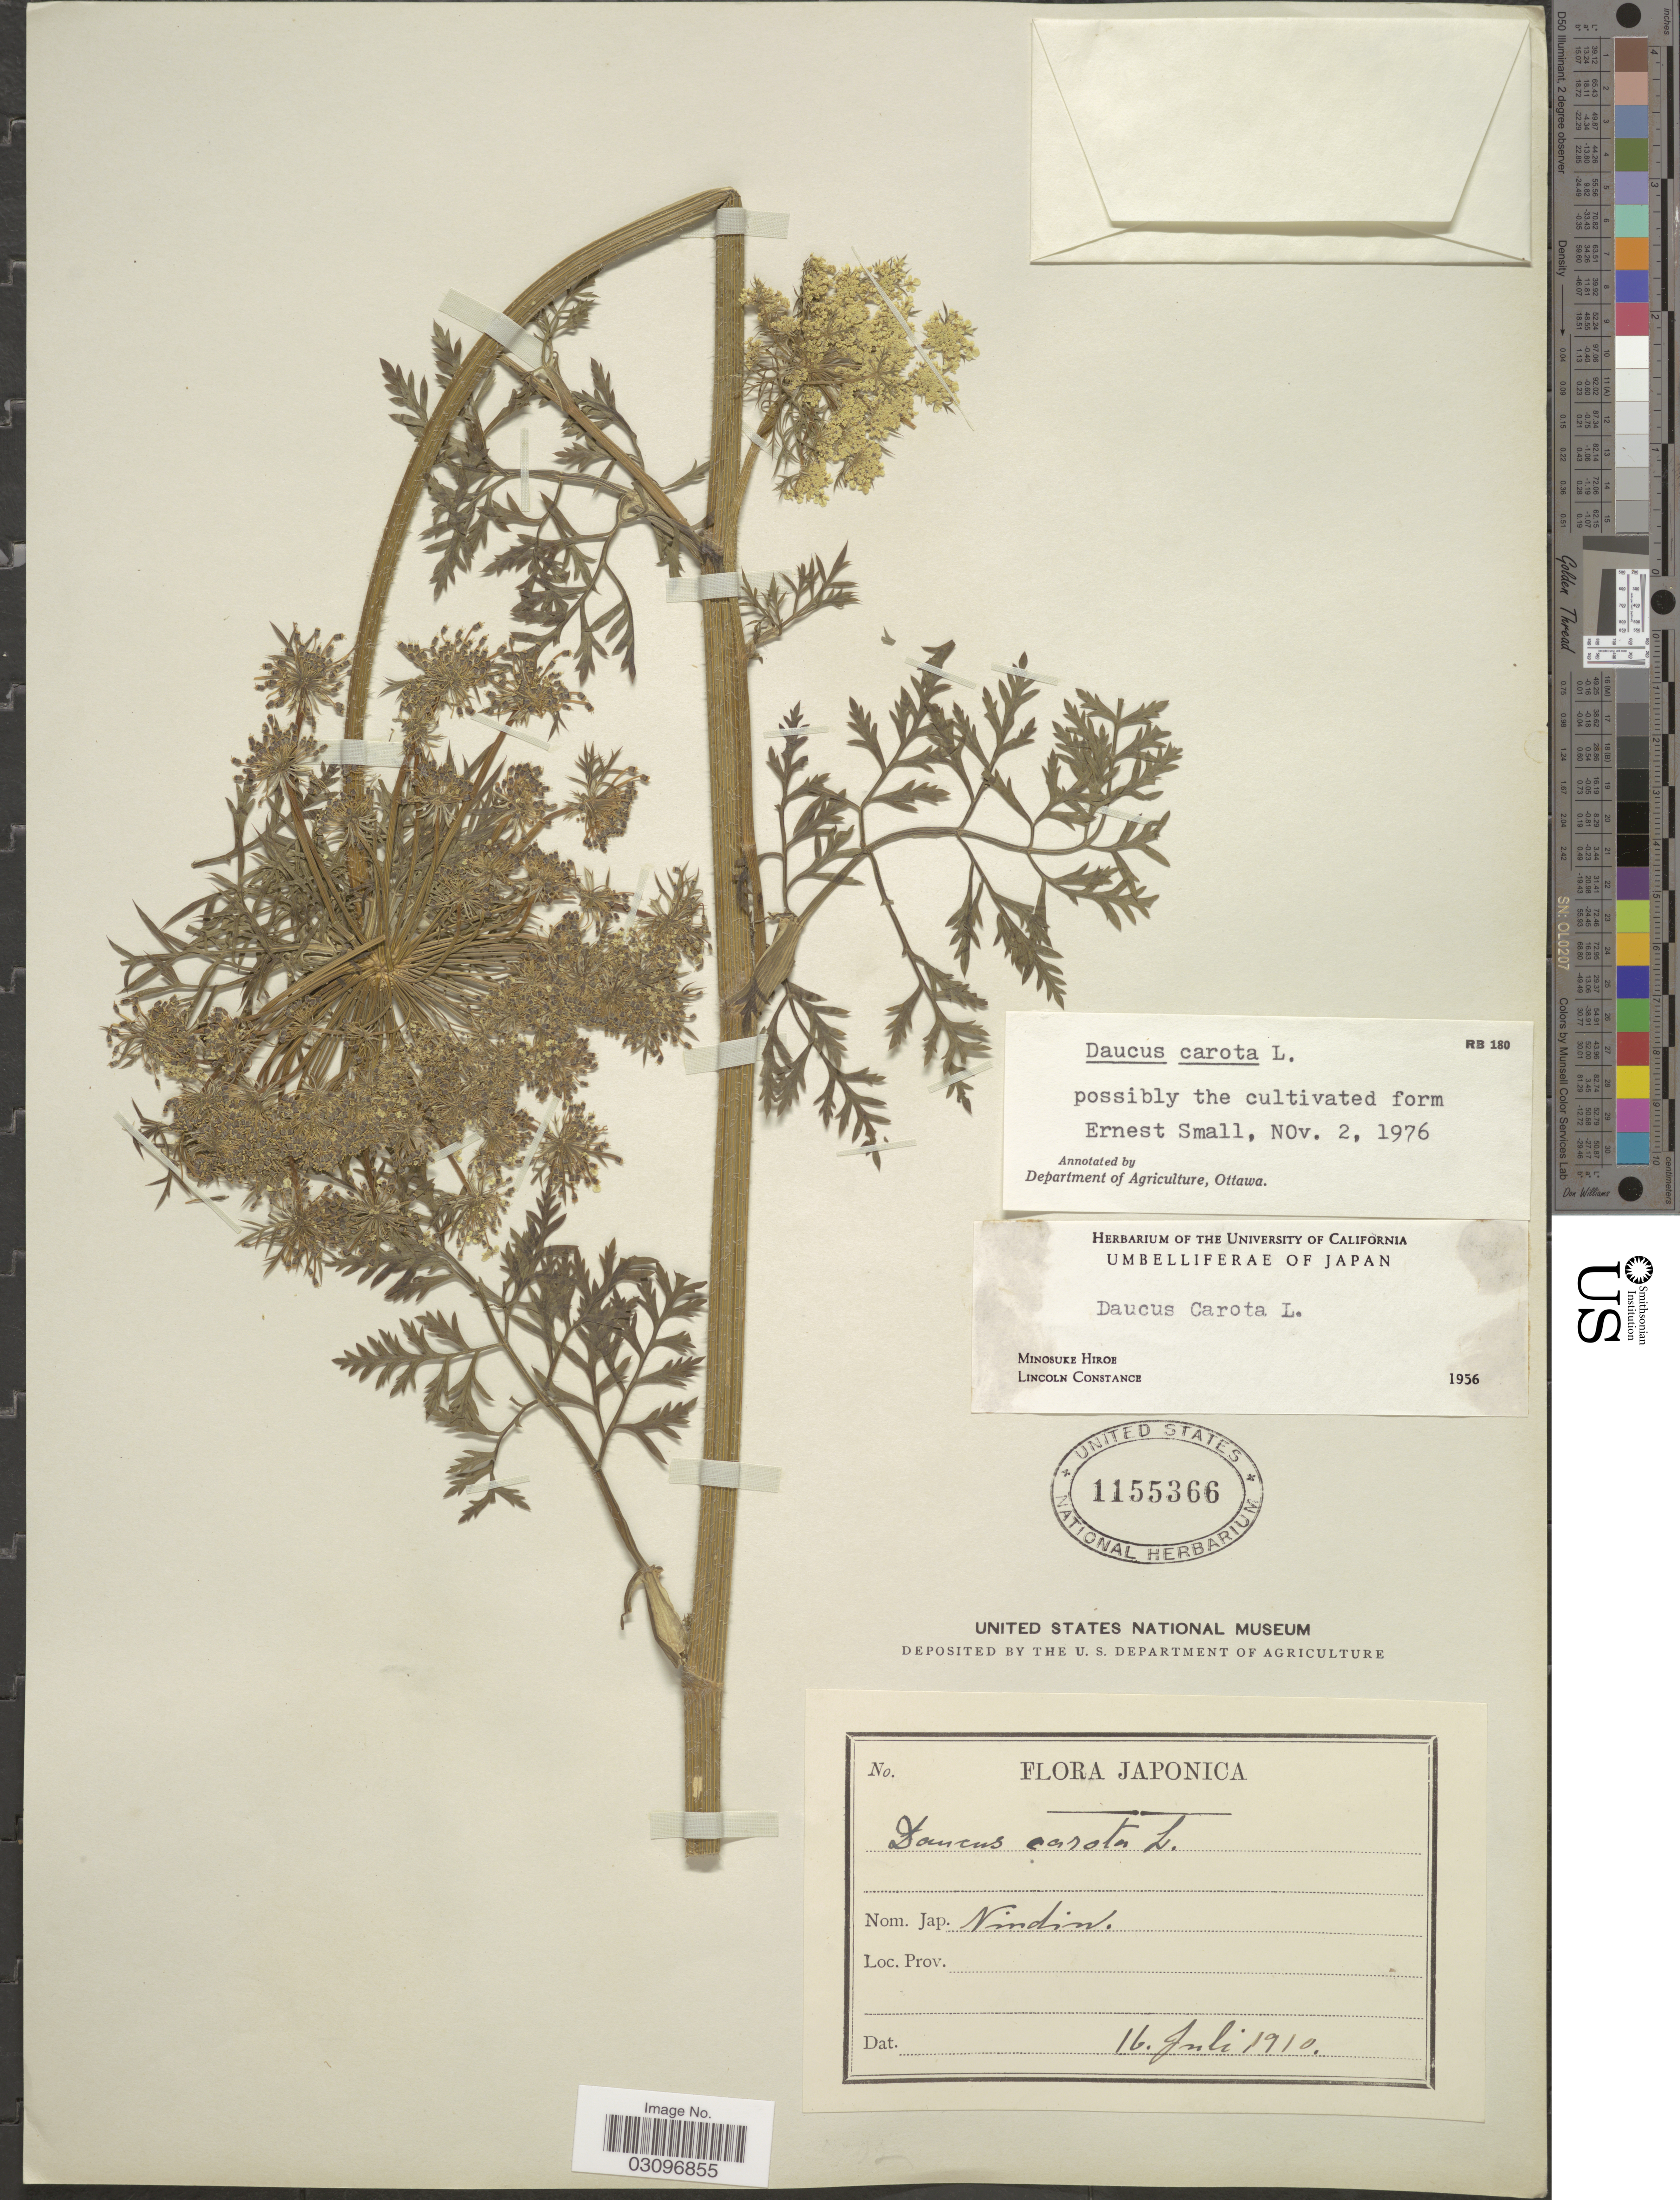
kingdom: Plantae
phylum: Tracheophyta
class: Magnoliopsida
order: Apiales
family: Apiaceae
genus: Daucus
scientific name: Daucus carota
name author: L.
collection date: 1910-07-16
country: Japan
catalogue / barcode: US 1155366